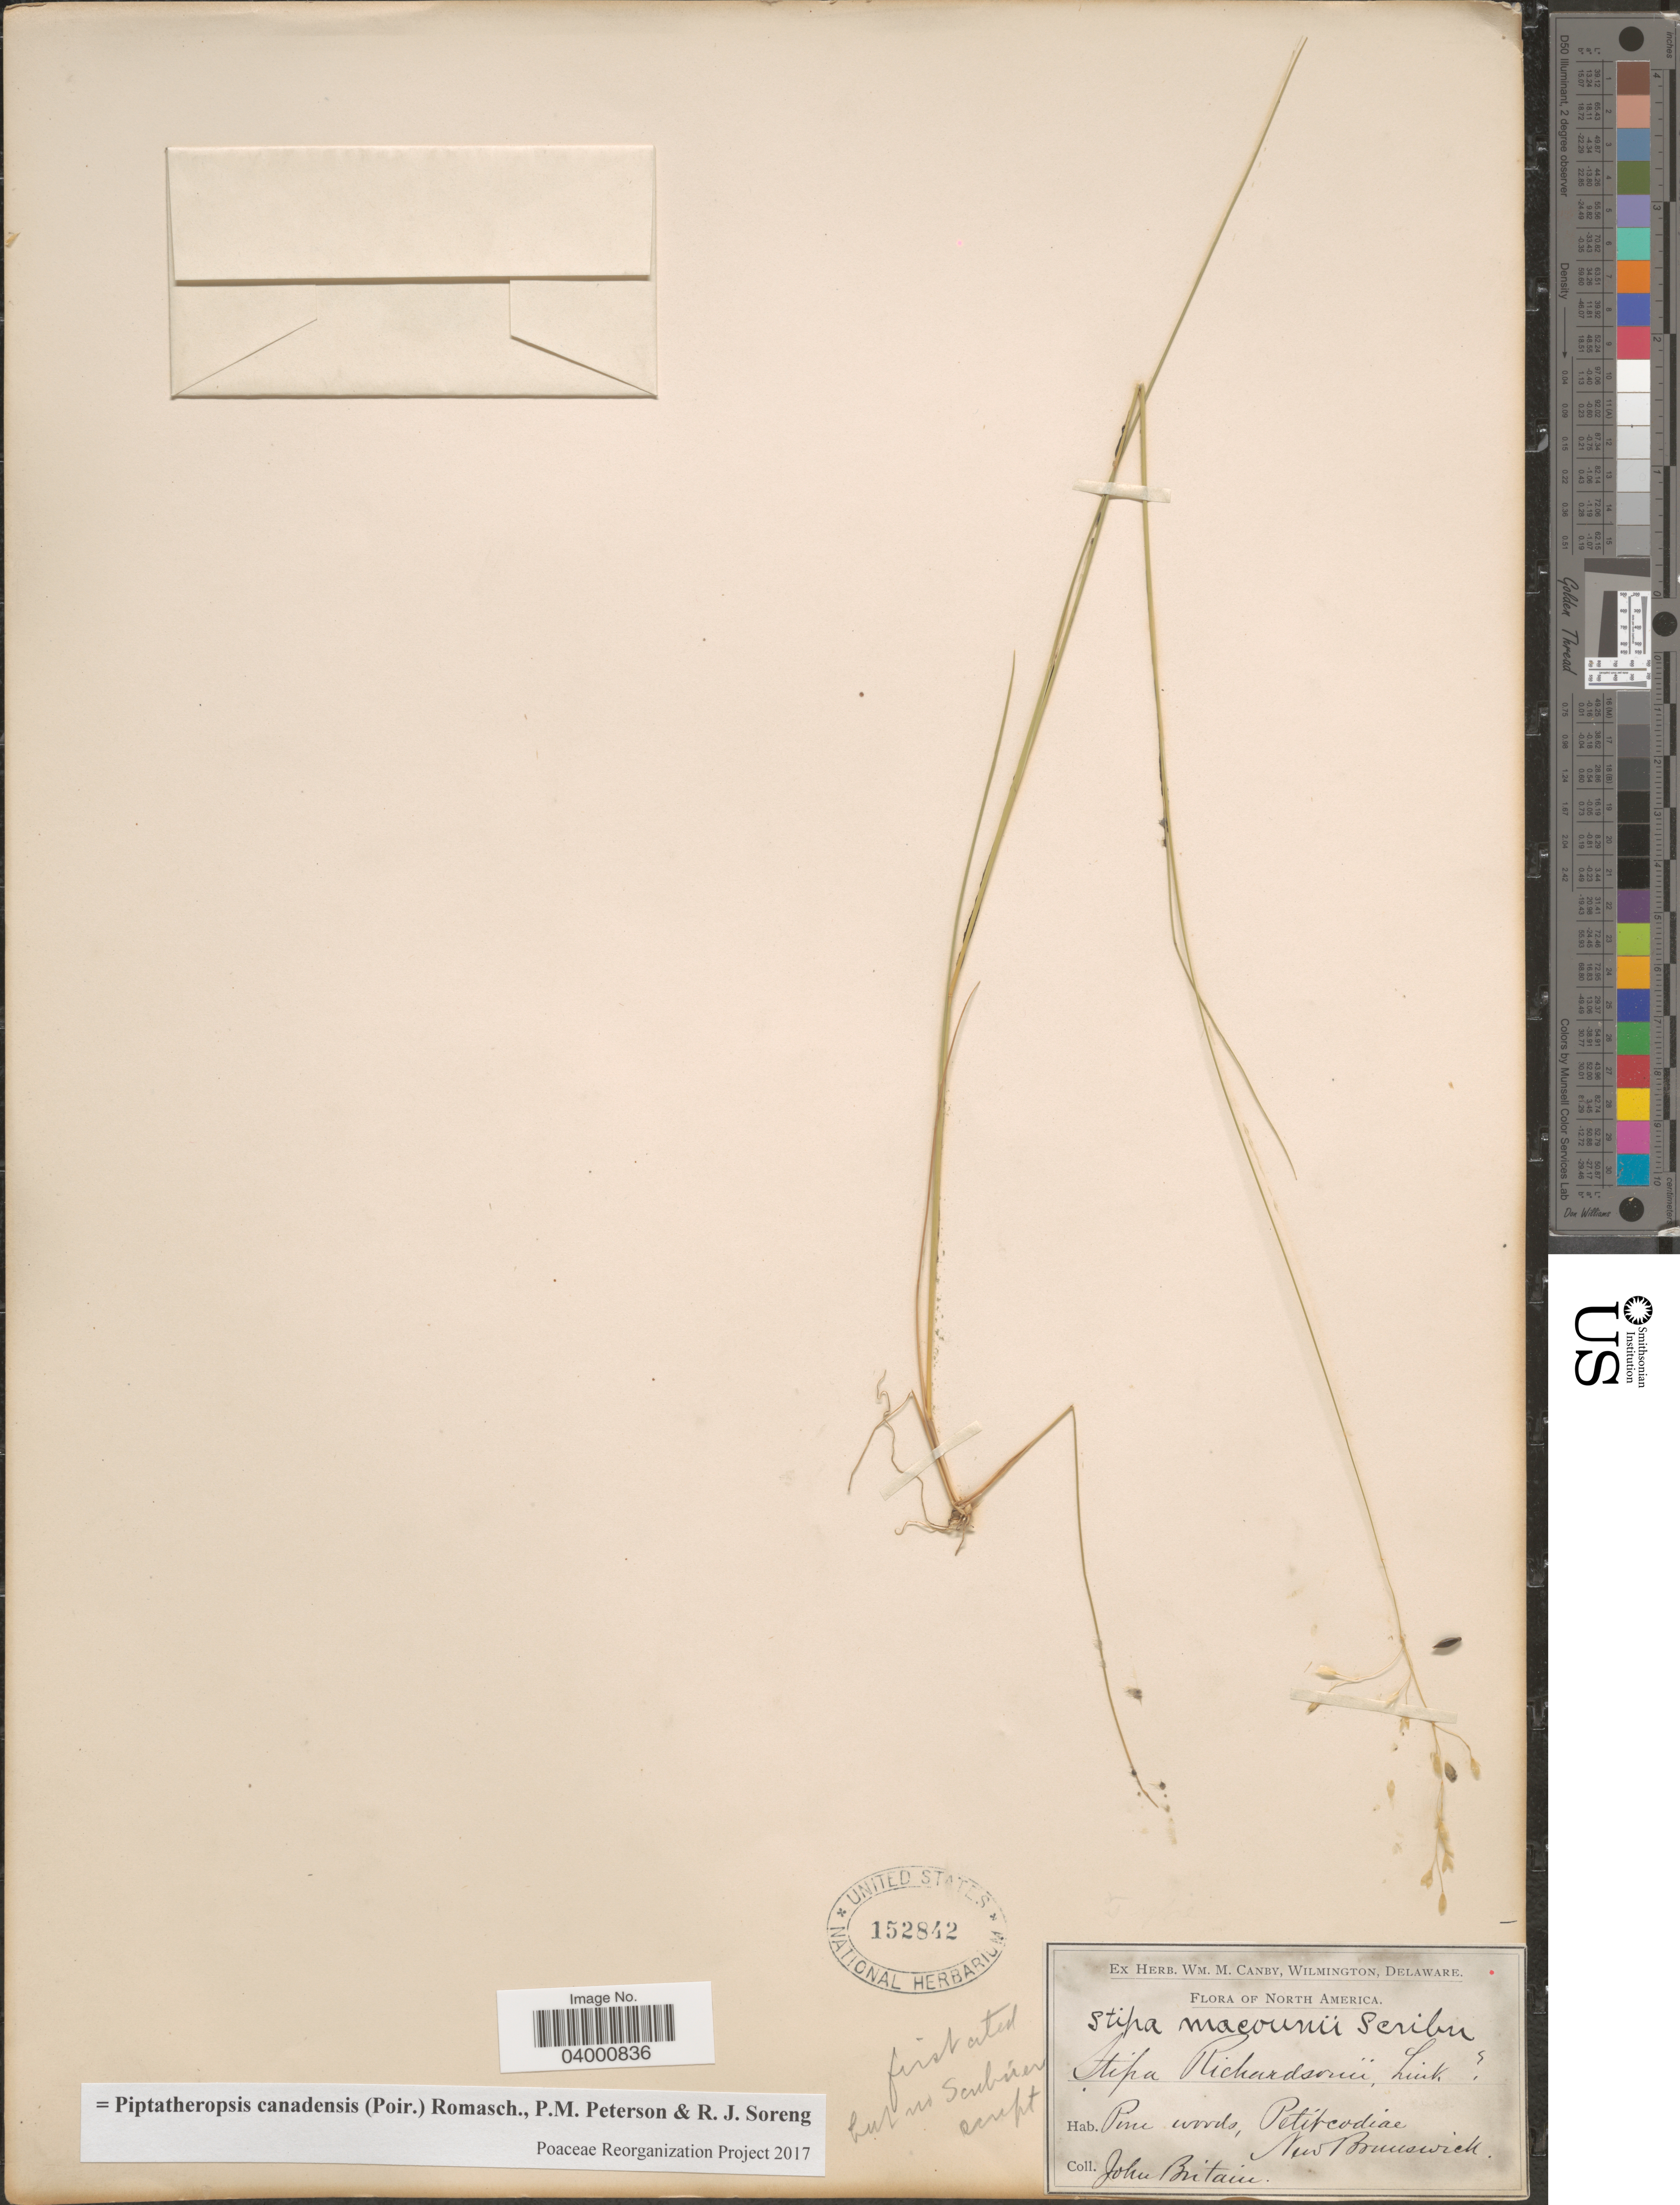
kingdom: Plantae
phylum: Tracheophyta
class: Liliopsida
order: Poales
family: Poaceae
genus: Piptatheropsis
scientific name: Piptatheropsis canadensis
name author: (Poir.) Romasch. et al.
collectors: J. Britain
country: Canada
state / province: New Brunswick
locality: Pine woods, Petitcodiac.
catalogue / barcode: US 152842